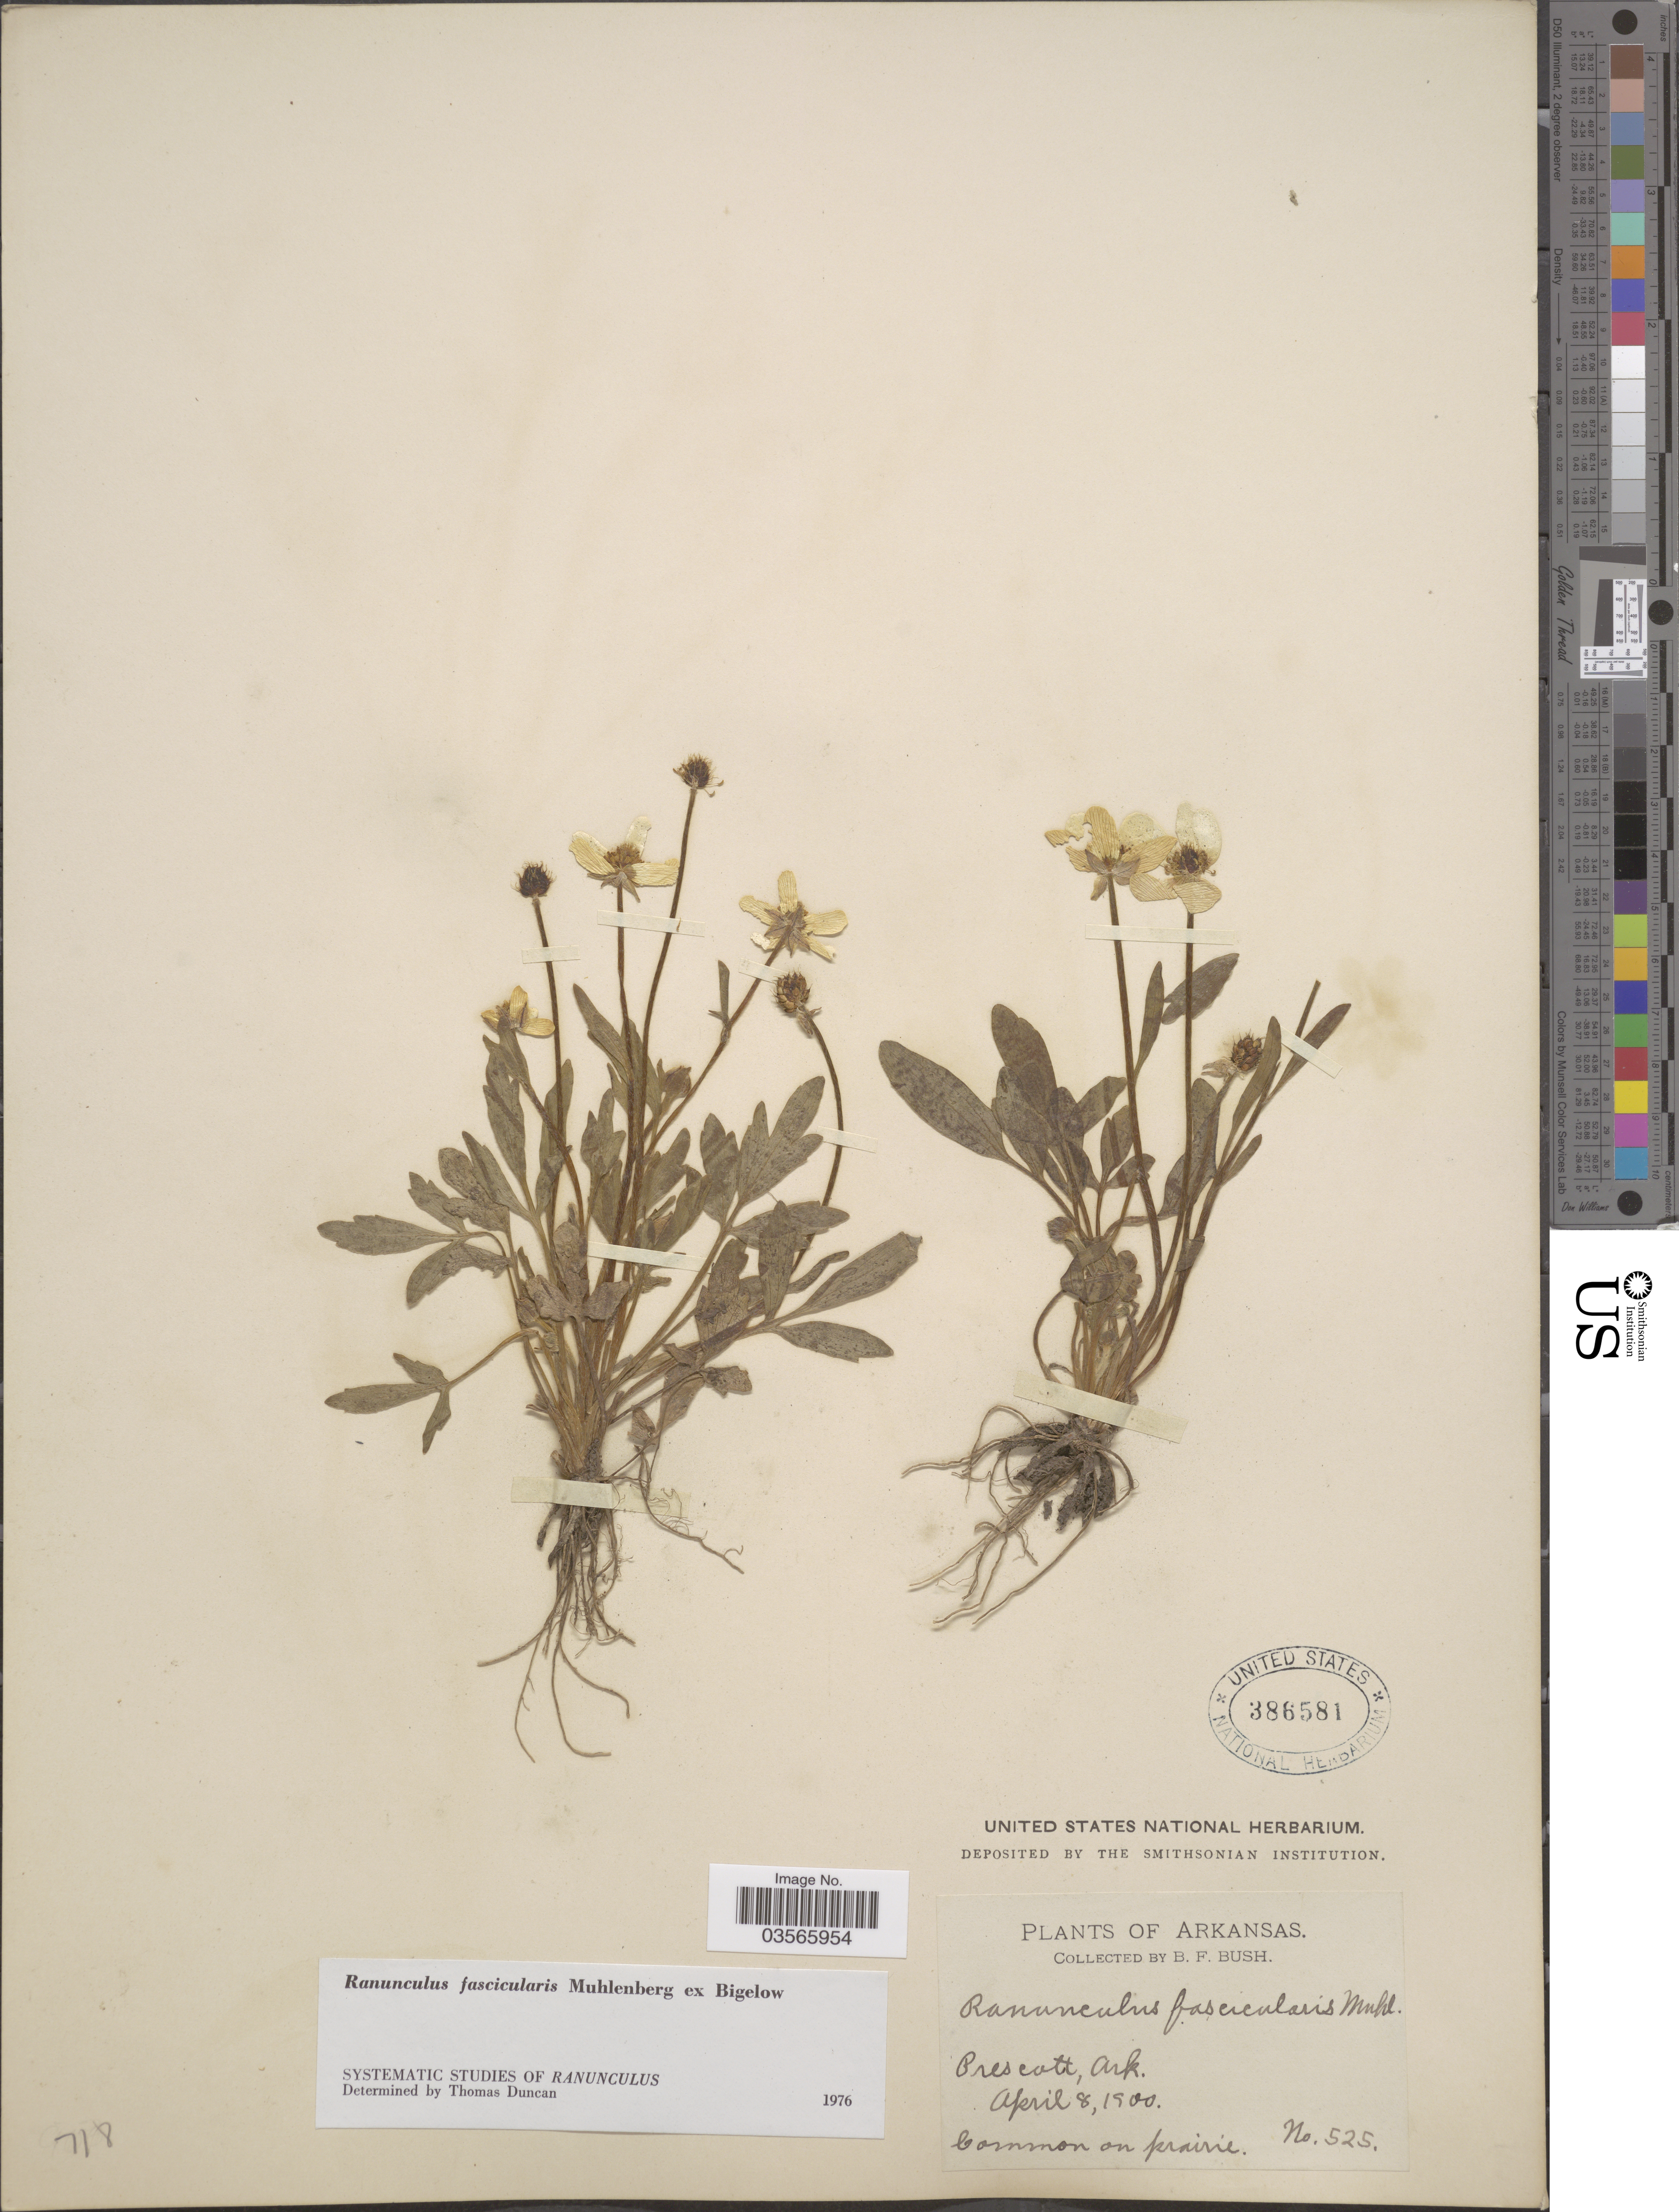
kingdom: Plantae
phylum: Tracheophyta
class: Magnoliopsida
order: Ranunculales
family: Ranunculaceae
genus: Ranunculus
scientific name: Ranunculus fascicularis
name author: Muhl. ex Bigelow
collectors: B. F. Bush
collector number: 525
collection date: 1900-04-08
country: United States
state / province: Arkansas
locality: Prescott.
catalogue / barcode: US 386581